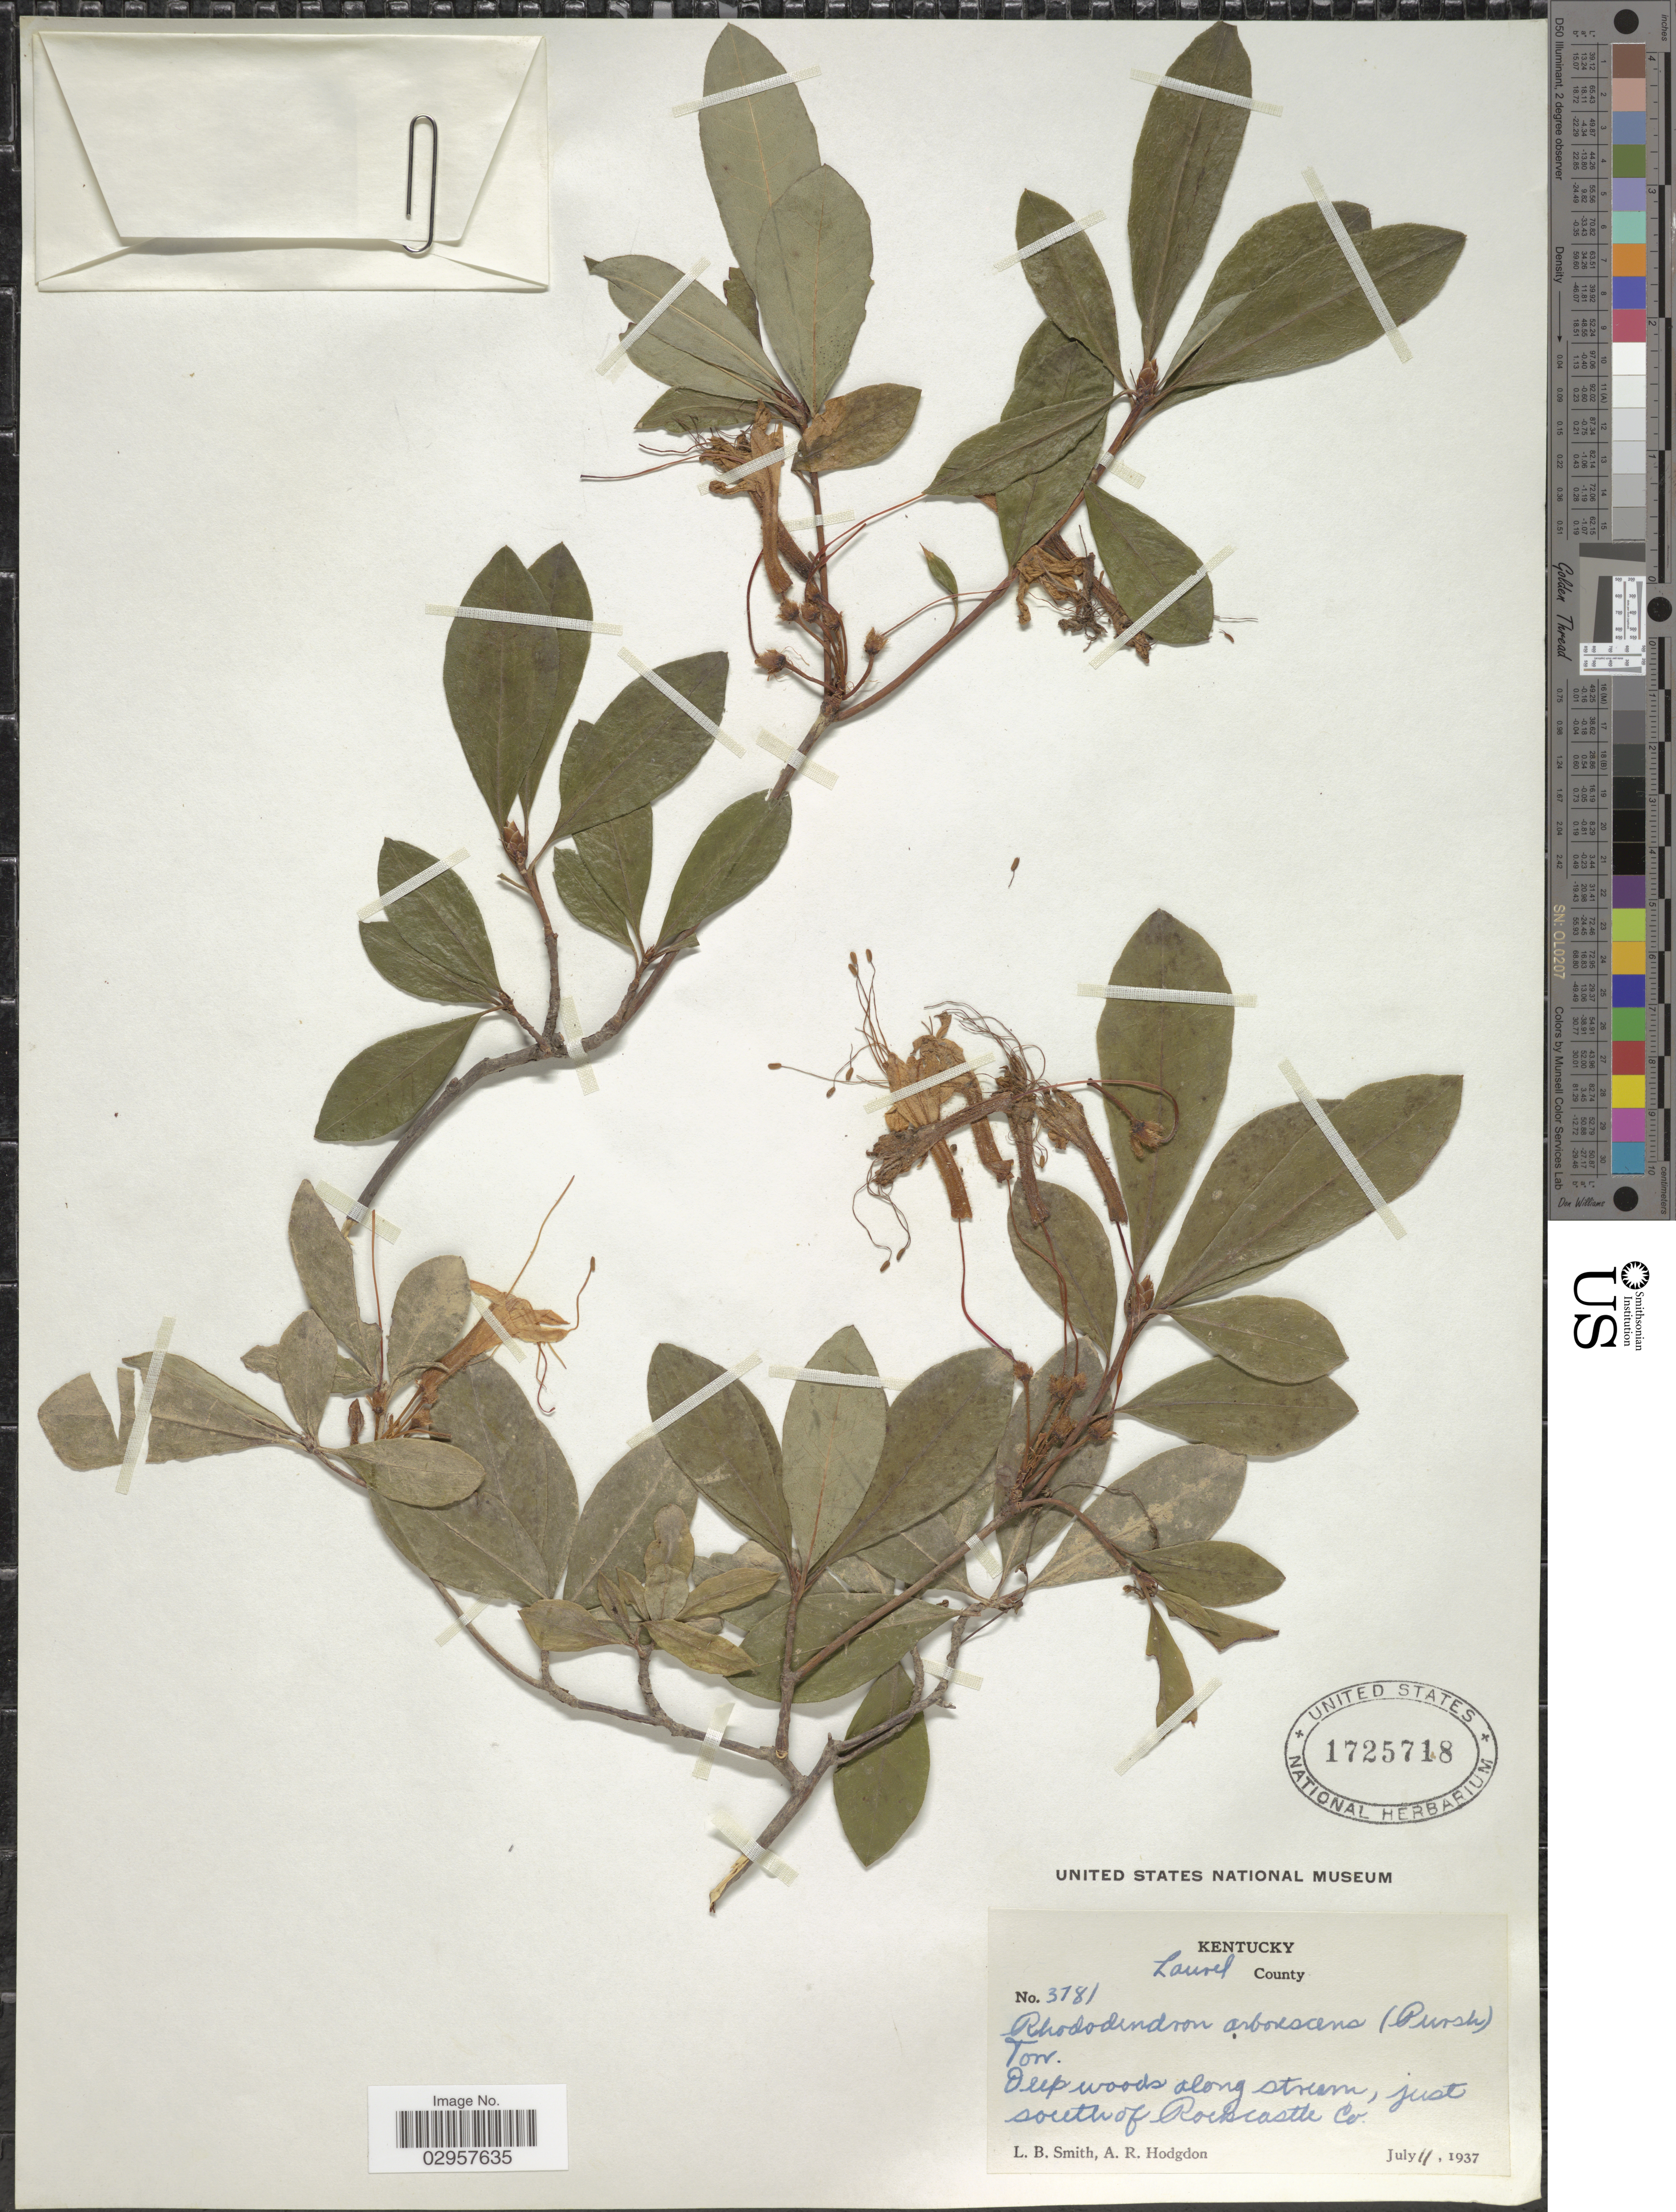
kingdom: Plantae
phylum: Tracheophyta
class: Magnoliopsida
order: Ericales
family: Ericaceae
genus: Rhododendron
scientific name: Rhododendron arborescens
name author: (Pursh) Torr.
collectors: L. Smith & A. R. Hodgdon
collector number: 3781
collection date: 1937-07-11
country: United States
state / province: Kentucky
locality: Laurel County. Just south of Rockcastle Co.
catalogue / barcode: US 1725718